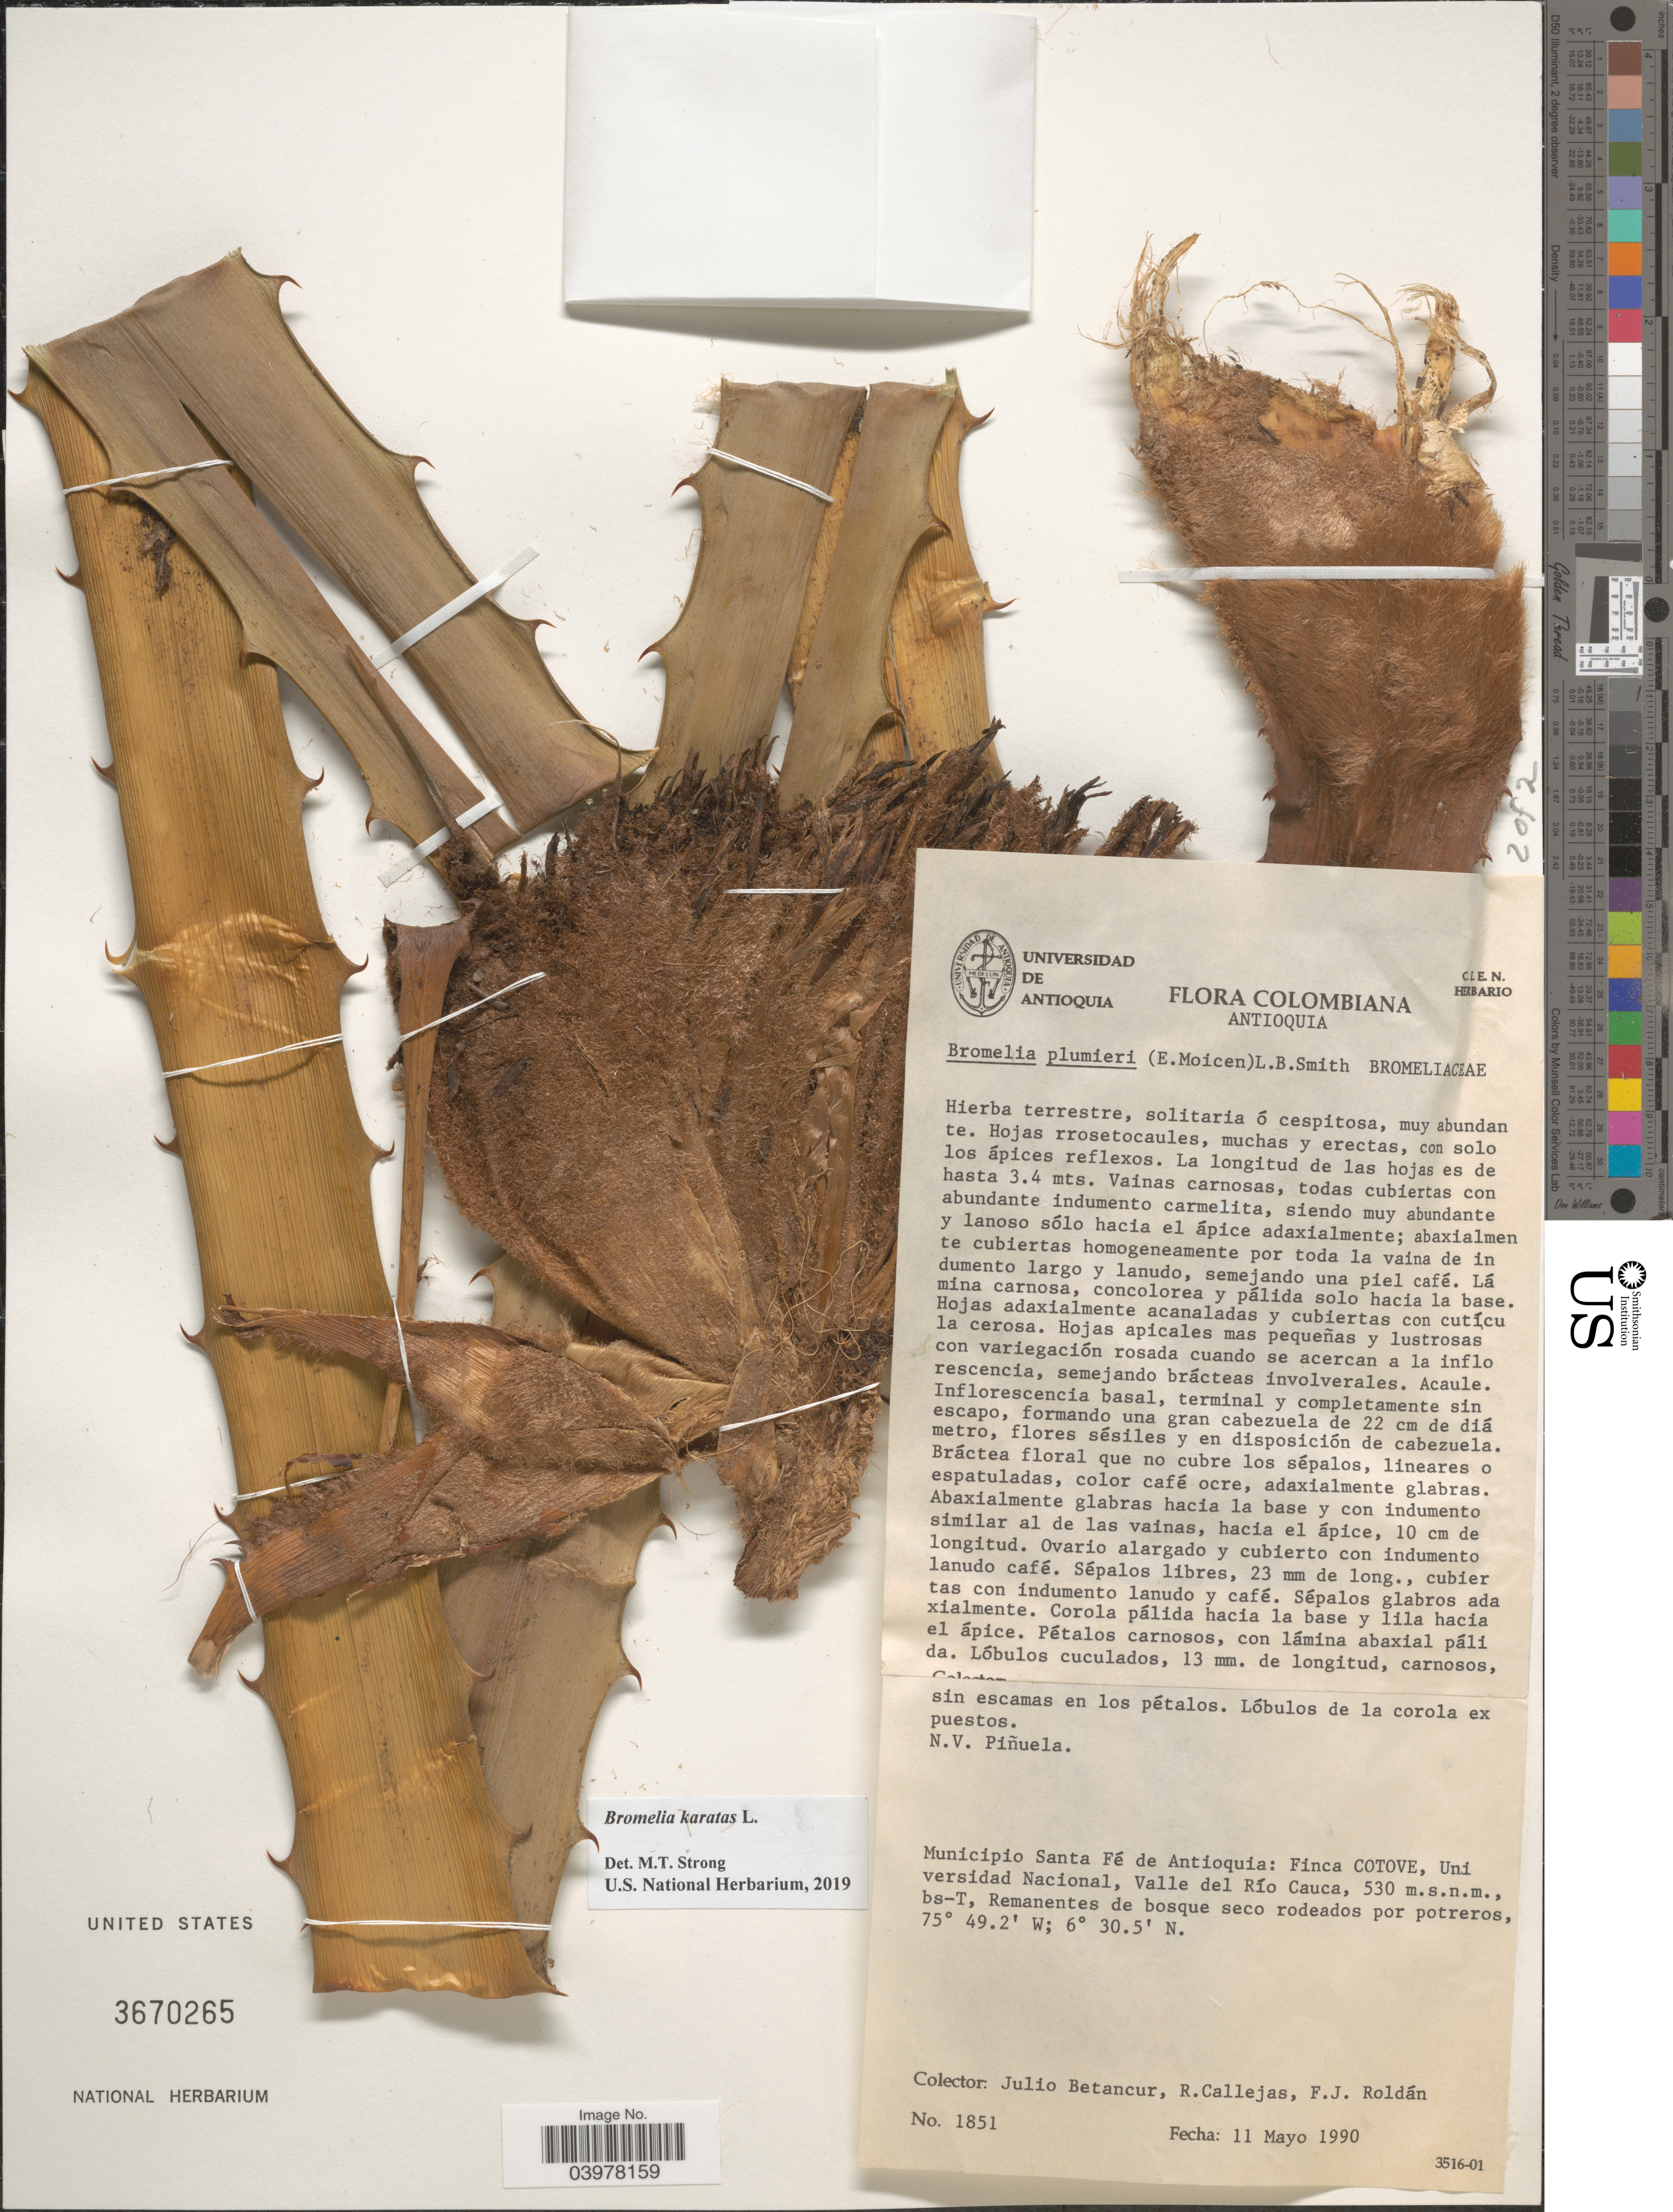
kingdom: Plantae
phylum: Tracheophyta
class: Liliopsida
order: Poales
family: Bromeliaceae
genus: Bromelia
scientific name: Bromelia karatas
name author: L.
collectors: J. Betancur, R. Callejas & F. J. Roldán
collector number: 1851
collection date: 1990-05-11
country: Colombia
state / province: Antioquia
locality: Municipio Santa Fé de Antioquia: Finca Cotove, Universidad Nacional, Valle del Río Cauca.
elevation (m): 530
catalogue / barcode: US 3670265